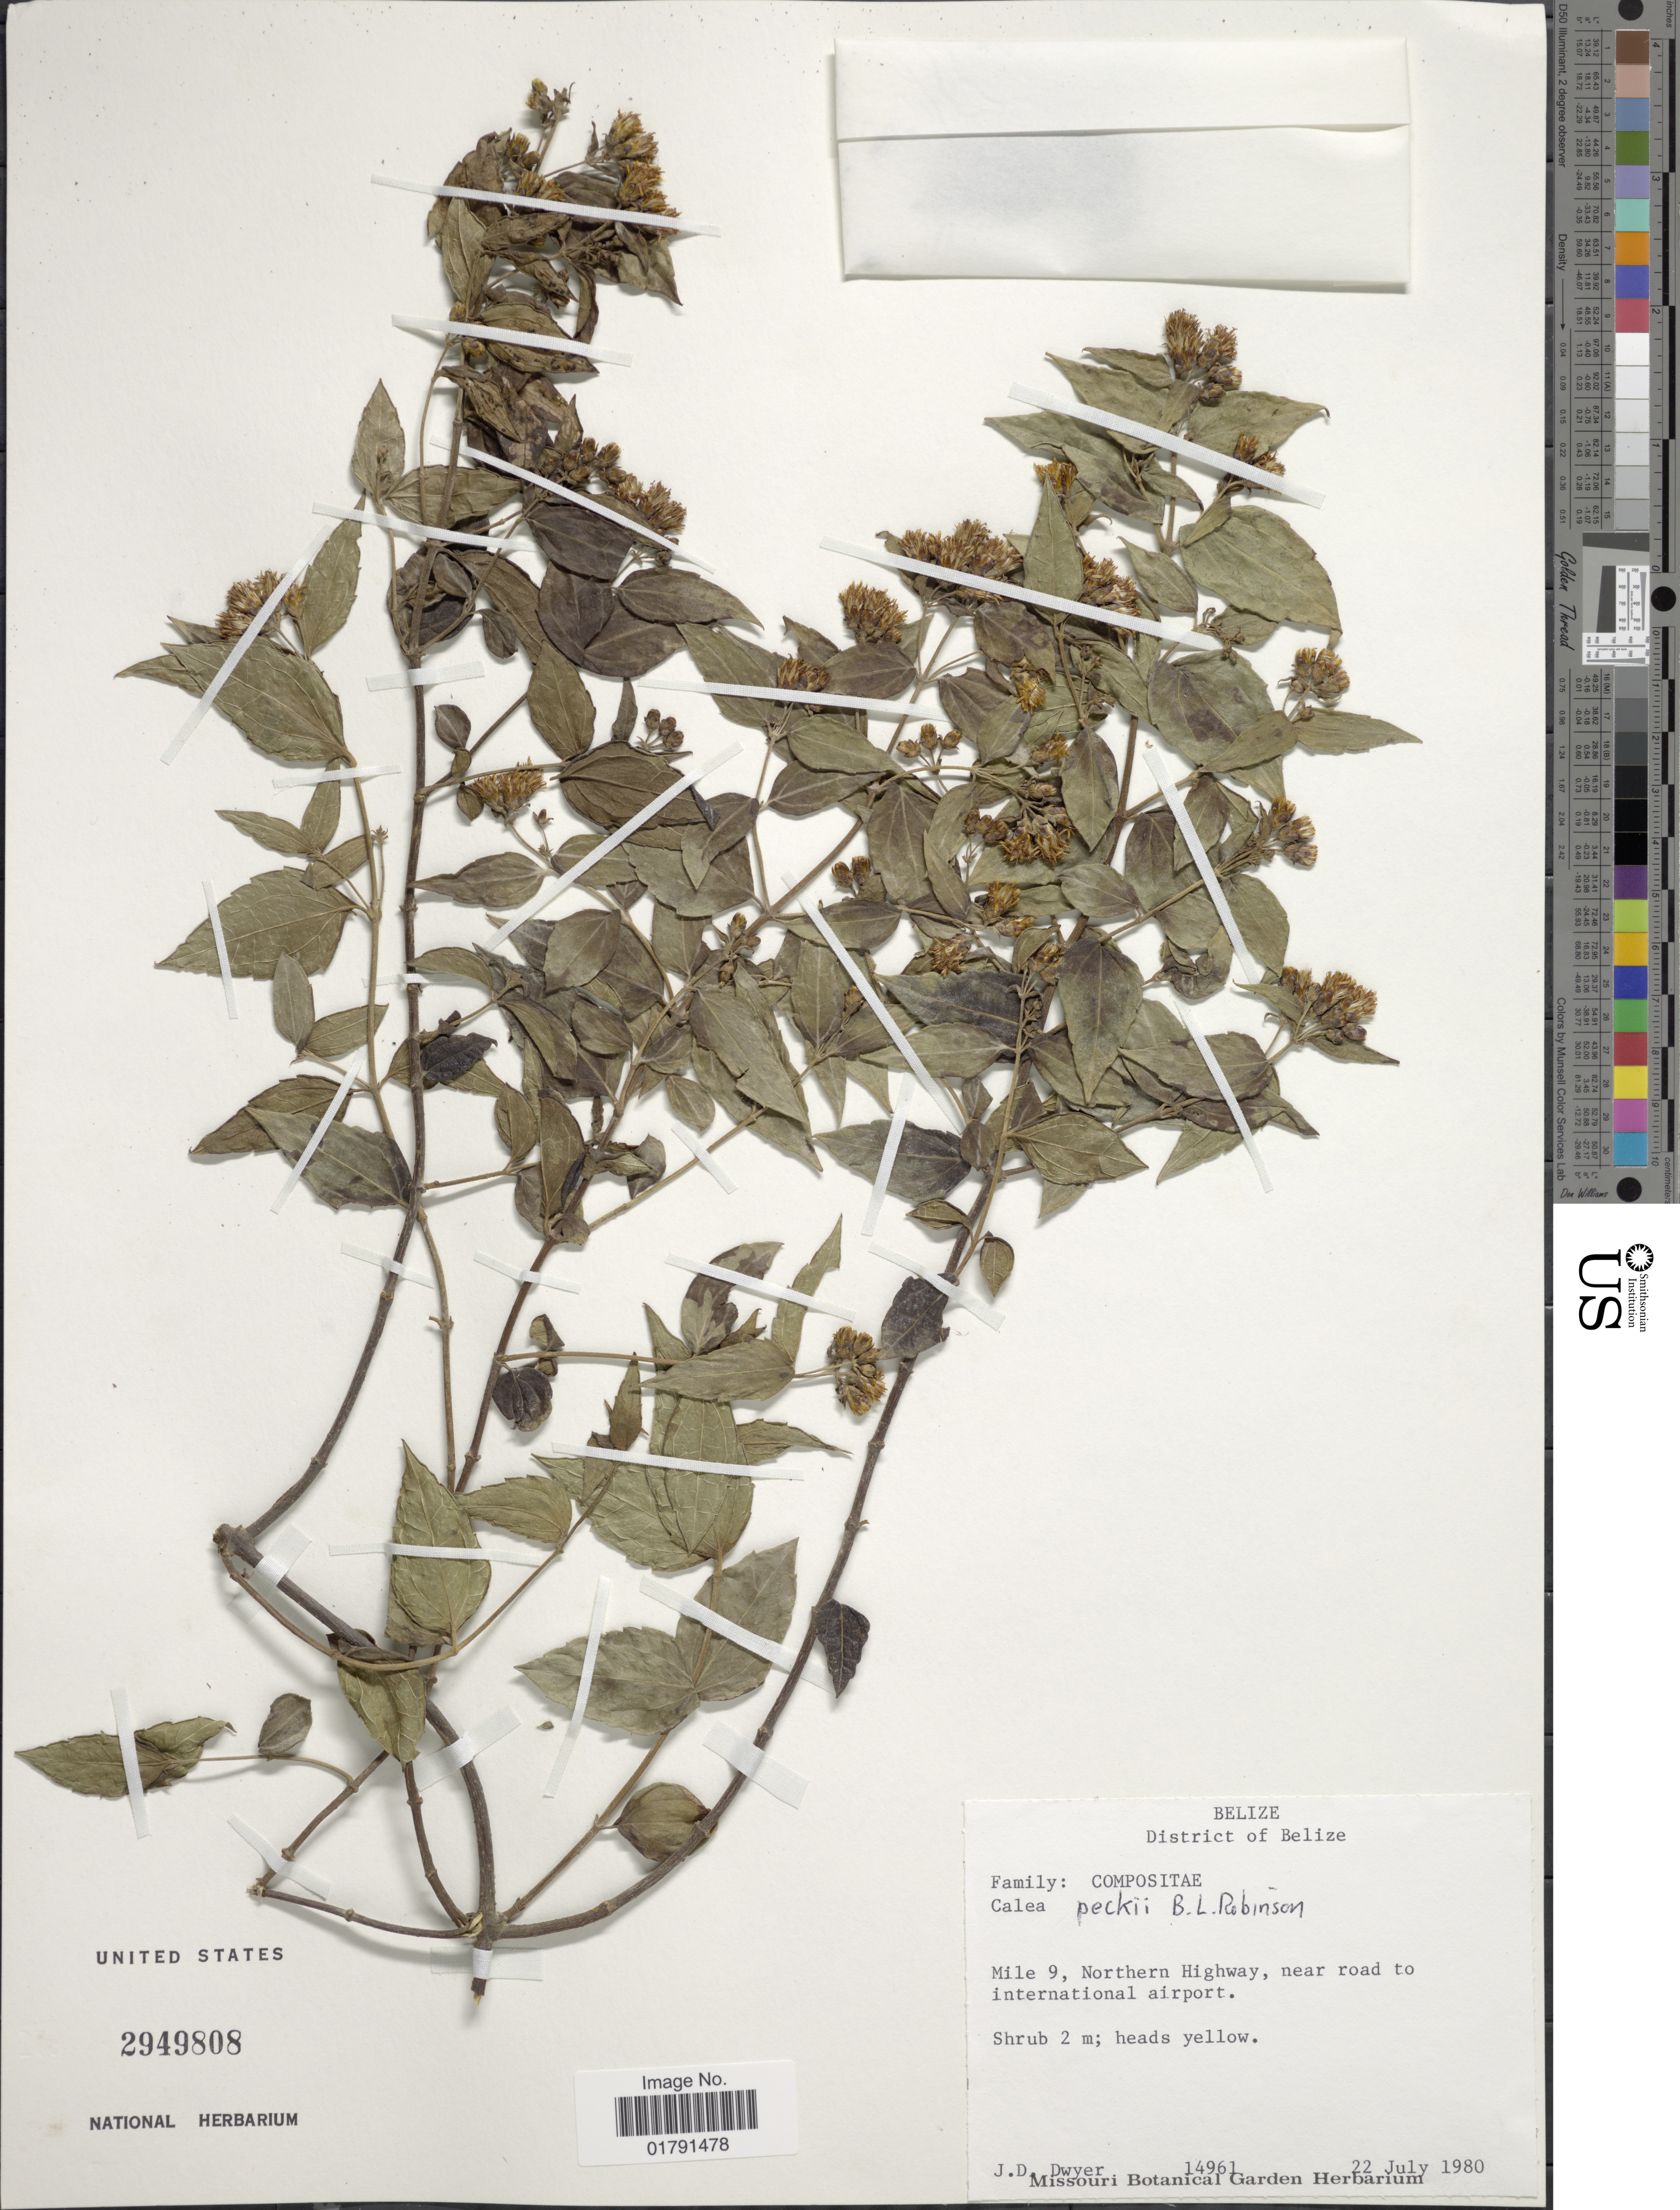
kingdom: Plantae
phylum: Tracheophyta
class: Magnoliopsida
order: Asterales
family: Asteraceae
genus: Calea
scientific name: Calea trichotoma var. peckii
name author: Wussow &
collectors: J. D. Dwyer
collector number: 14961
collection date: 1980-07-22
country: Belize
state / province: Belize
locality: Mile 9, Northern Highway, near road to international airport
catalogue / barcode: US 2949808